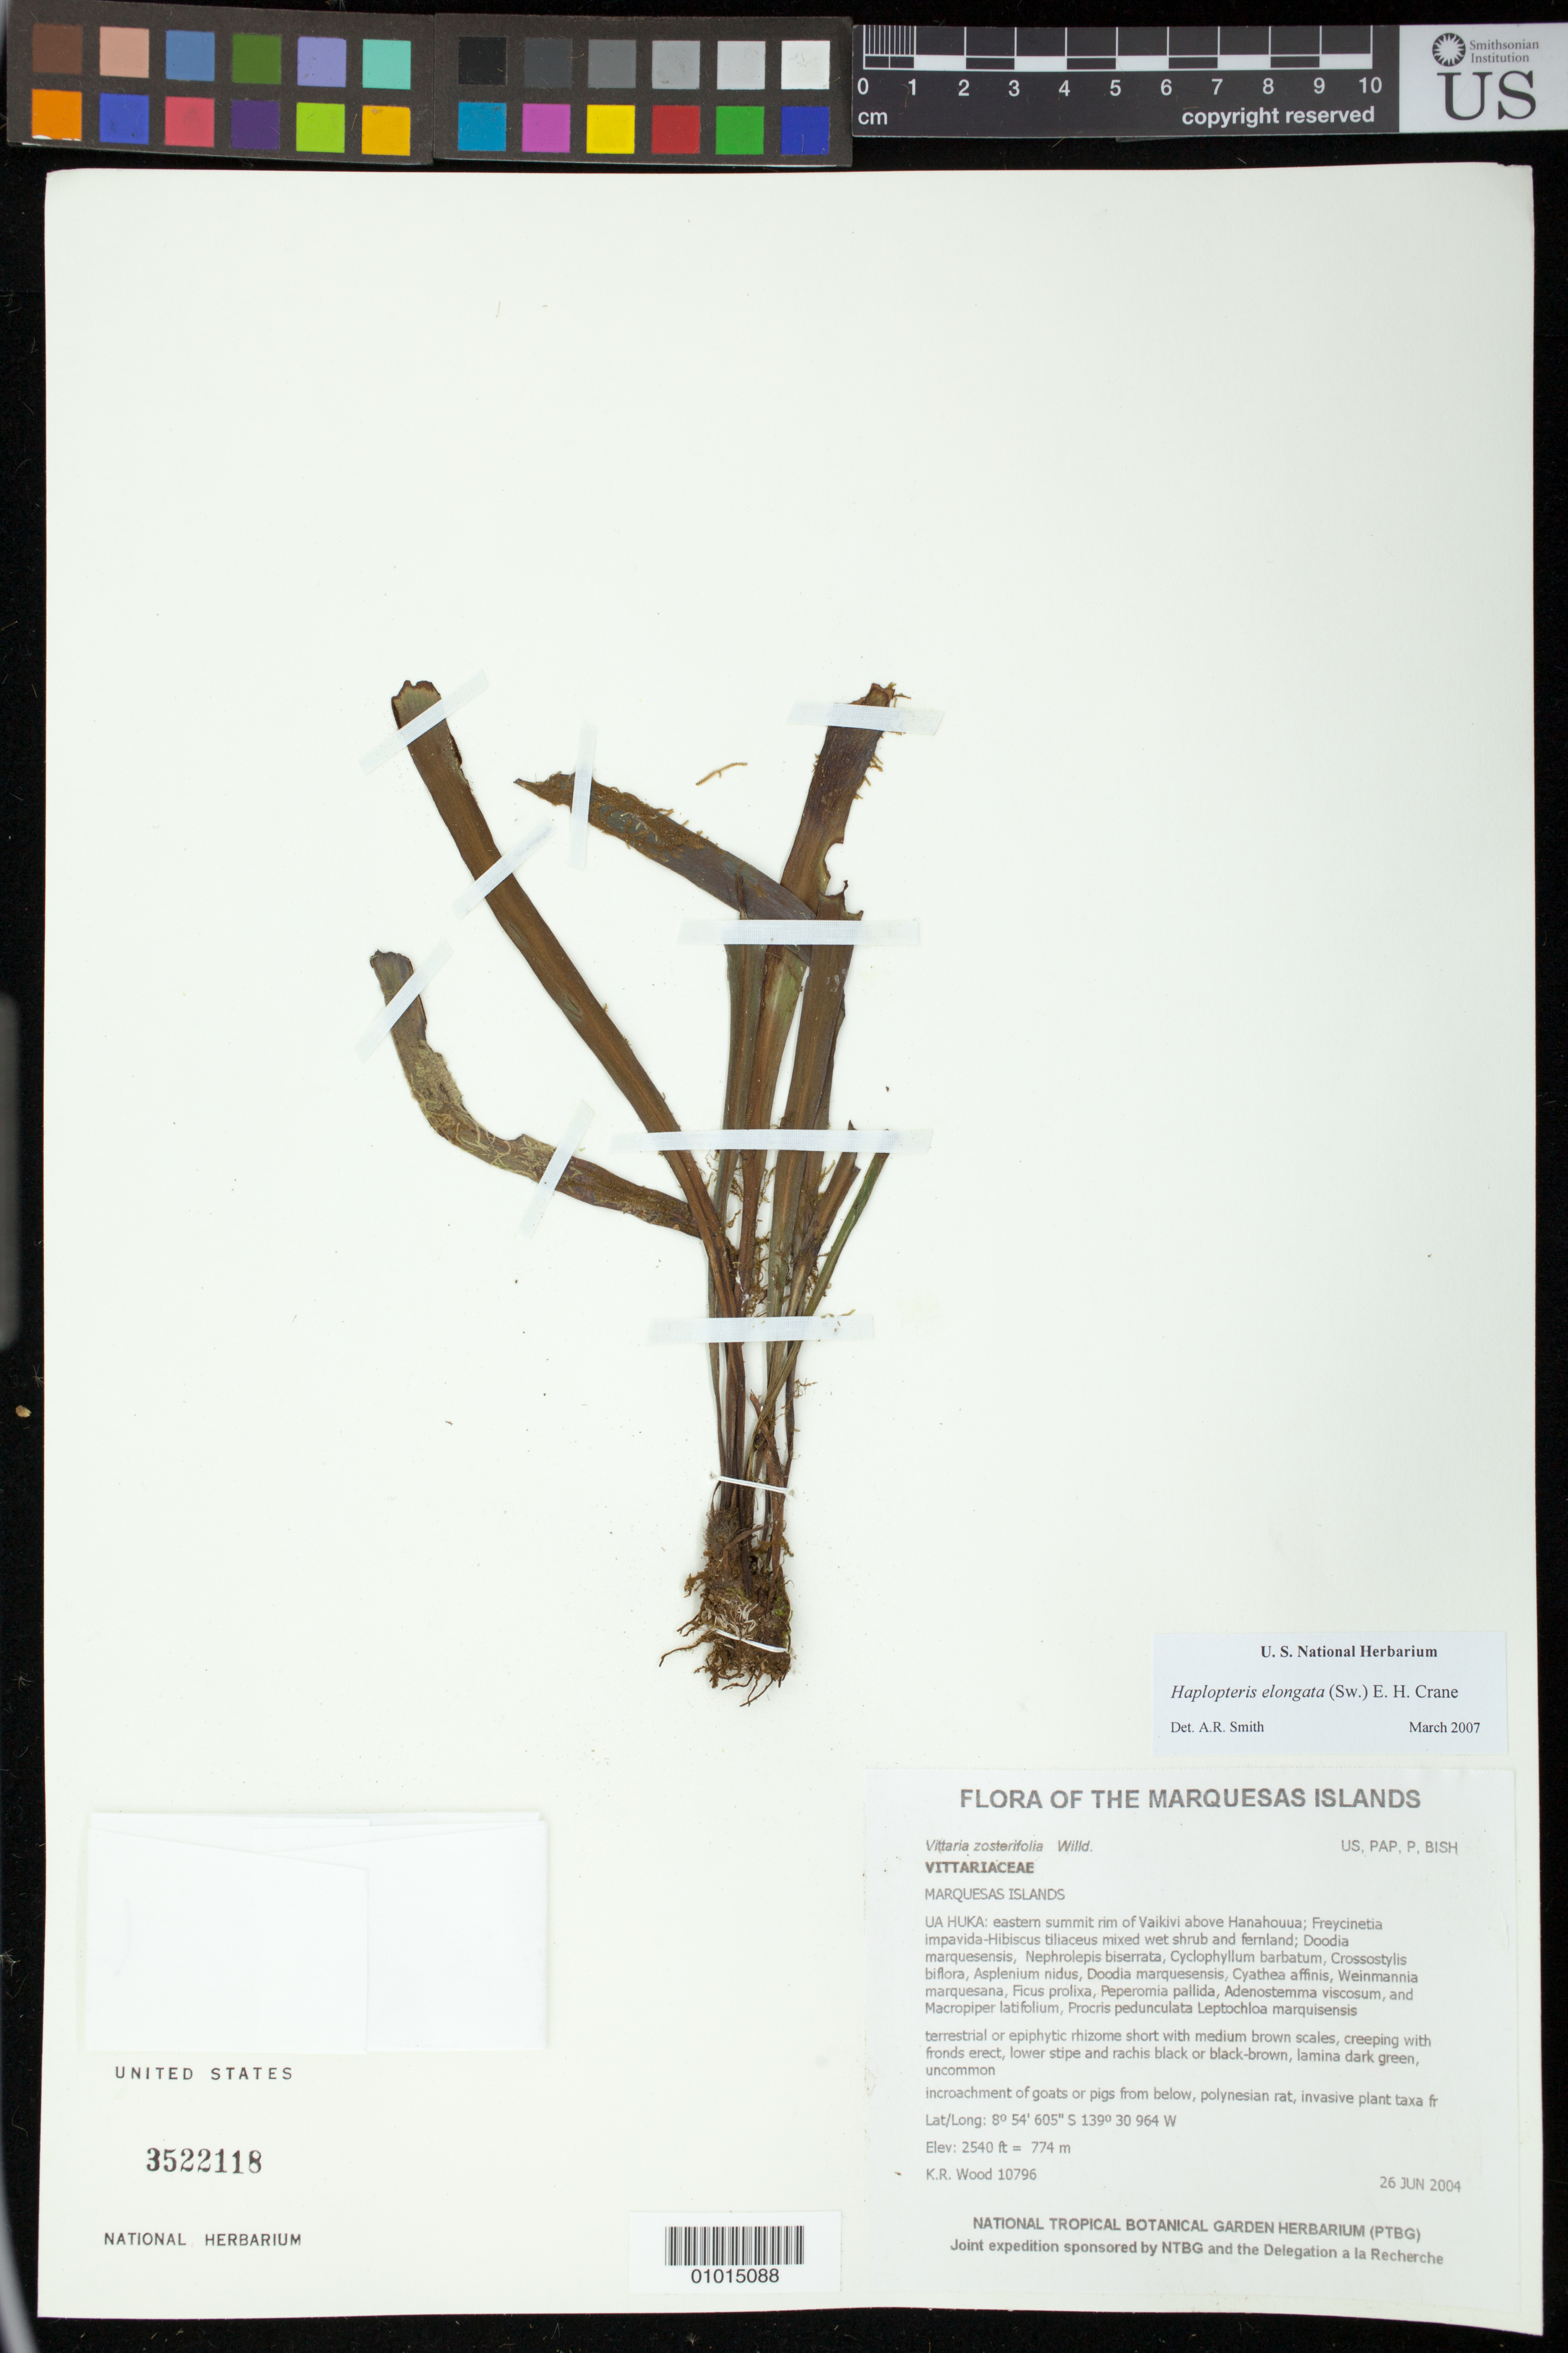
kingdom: Plantae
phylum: Tracheophyta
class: Polypodiopsida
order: Polypodiales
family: Pteridaceae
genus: Haplopteris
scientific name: Haplopteris elongata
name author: (Sw.) Crane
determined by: Smith, Alan R., (UC)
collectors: K. R. Wood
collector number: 10796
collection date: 2004-06-26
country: French Polynesia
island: Ua Huka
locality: Eastern summit rim of Vaikivi above Hanahouua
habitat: Freycinetia impavida - Hibiscus tiliaceus mixed wet shrub and fernland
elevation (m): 774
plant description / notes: Encroachment of goats or pigs from below, polynesian rat, invasive plant taxa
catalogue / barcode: US 3522118